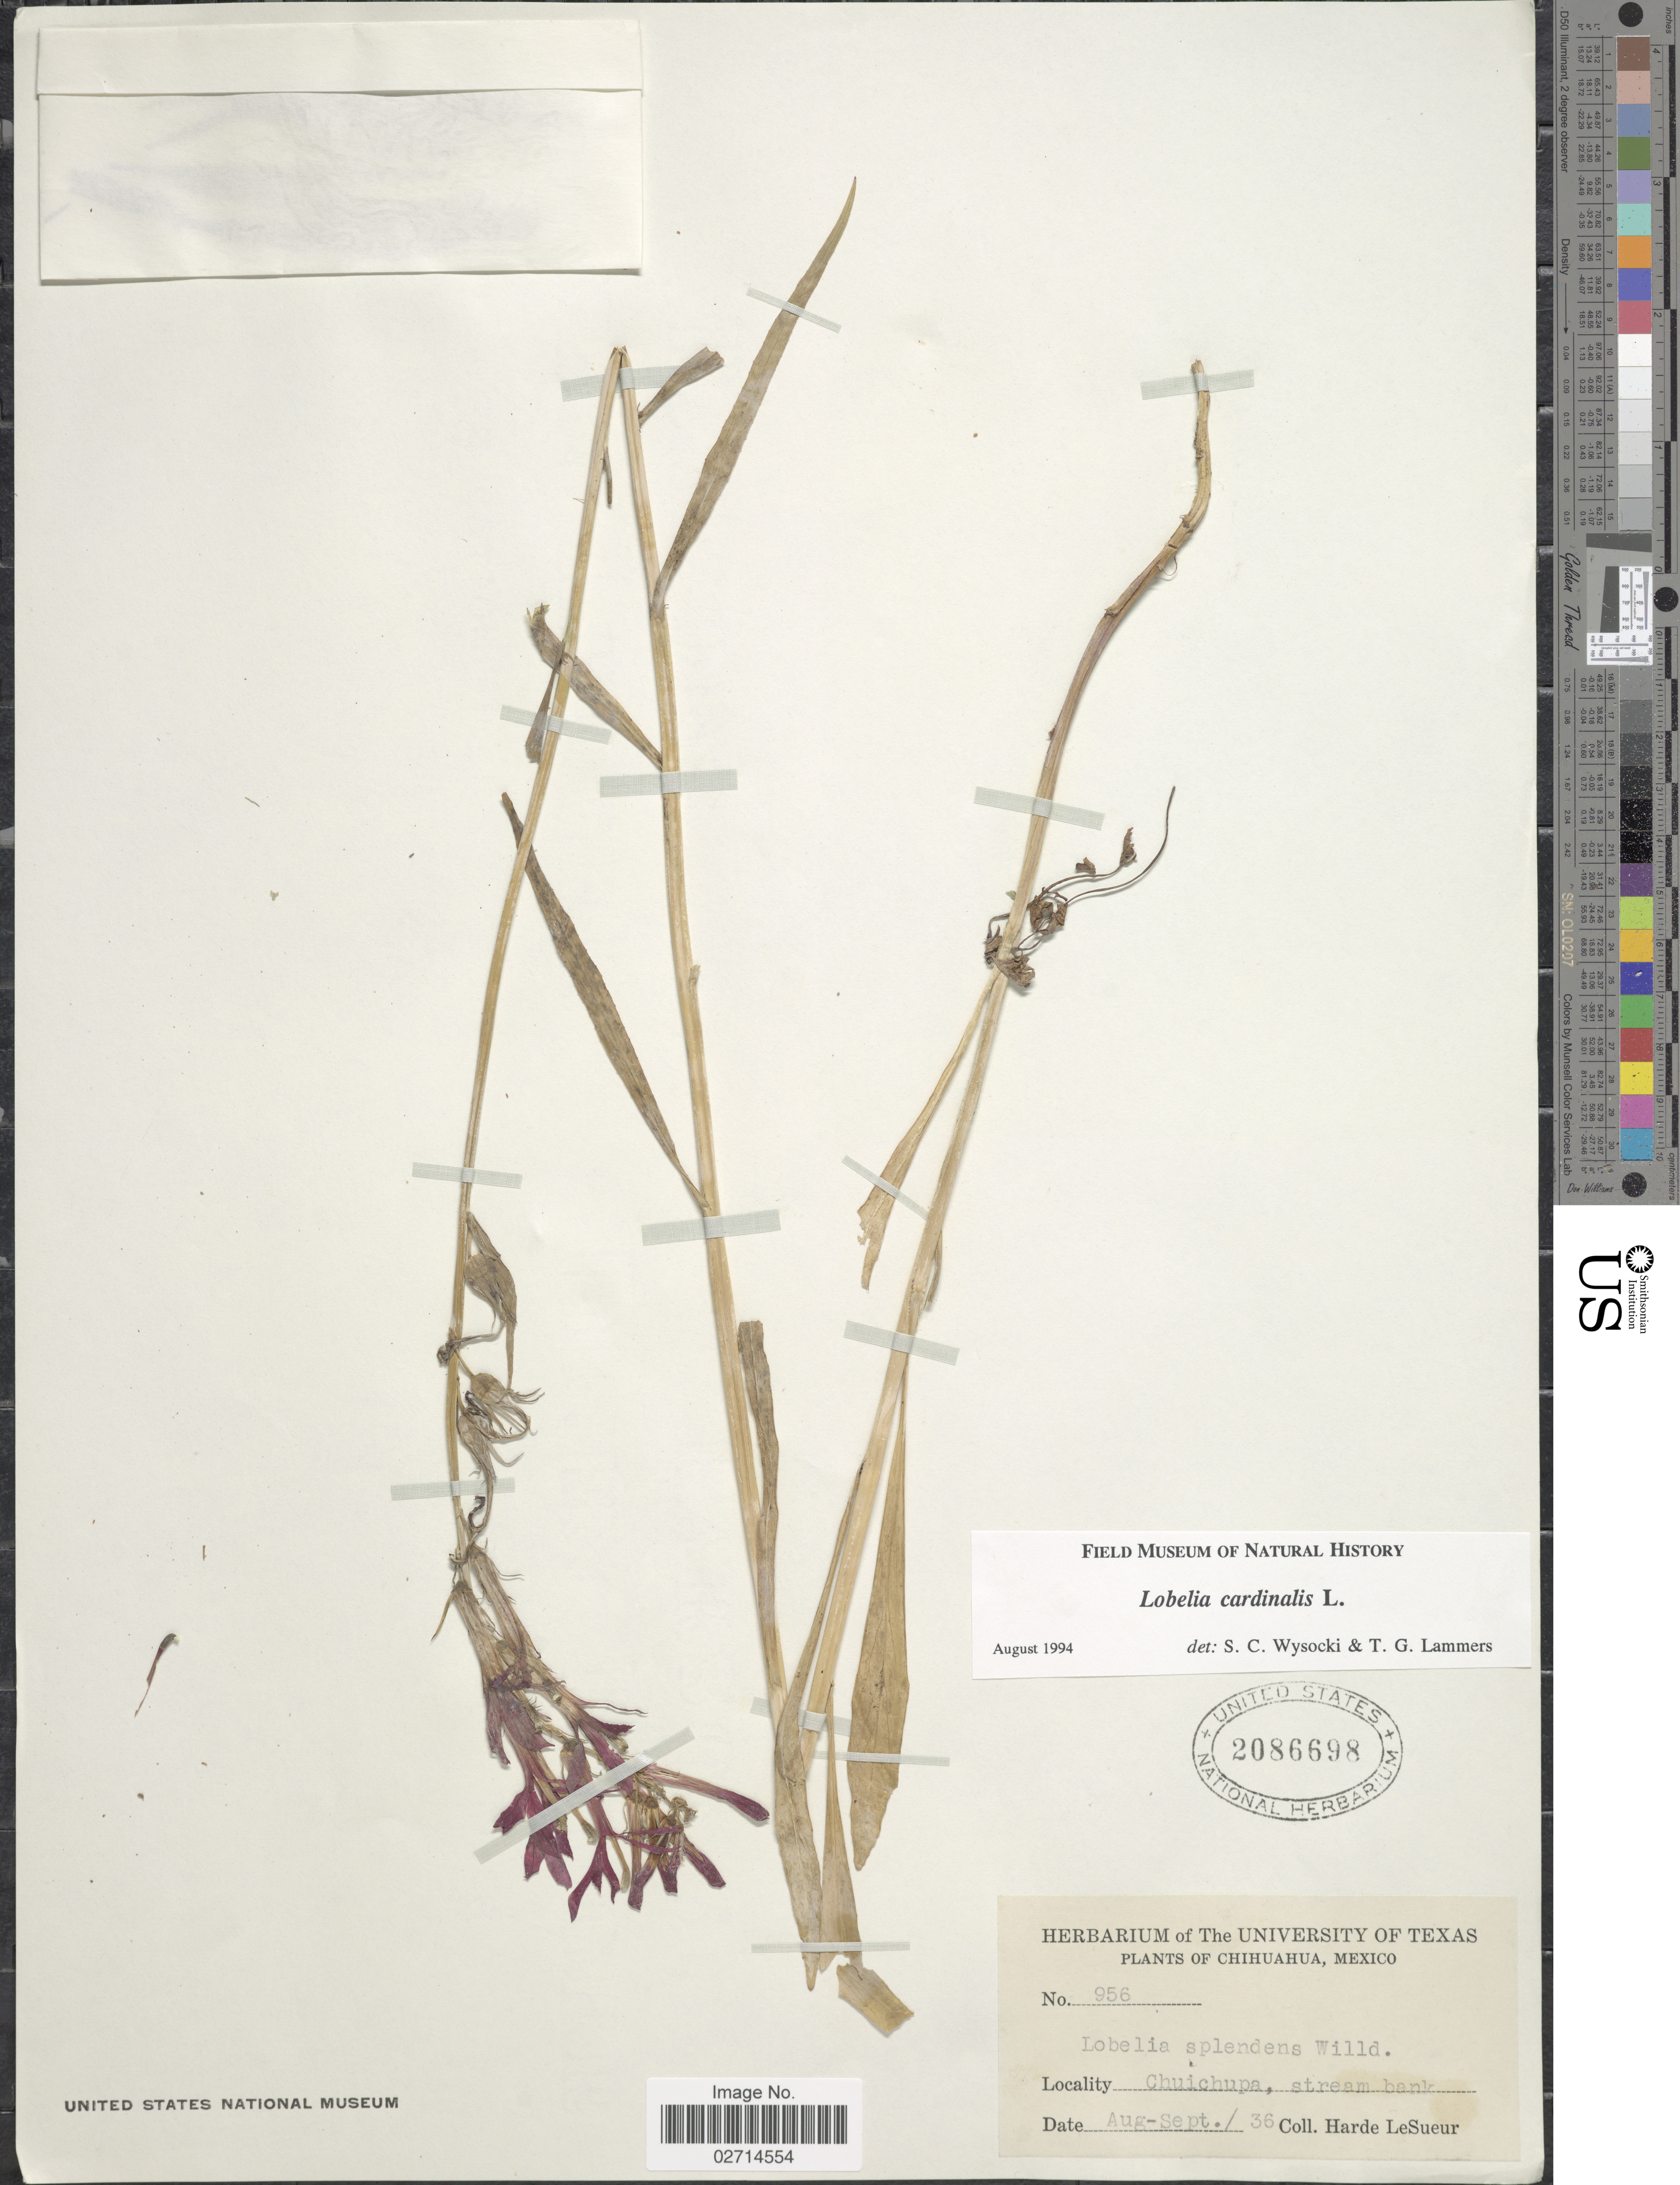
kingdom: Plantae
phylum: Tracheophyta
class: Magnoliopsida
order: Asterales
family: Campanulaceae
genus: Lobelia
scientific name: Lobelia cardinalis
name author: L.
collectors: H. LeSueur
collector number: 956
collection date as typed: Transcribed d/m/y: /8/36 to /9/36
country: Mexico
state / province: Chihuahua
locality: Chuichupa, stream bank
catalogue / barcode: US 2086698